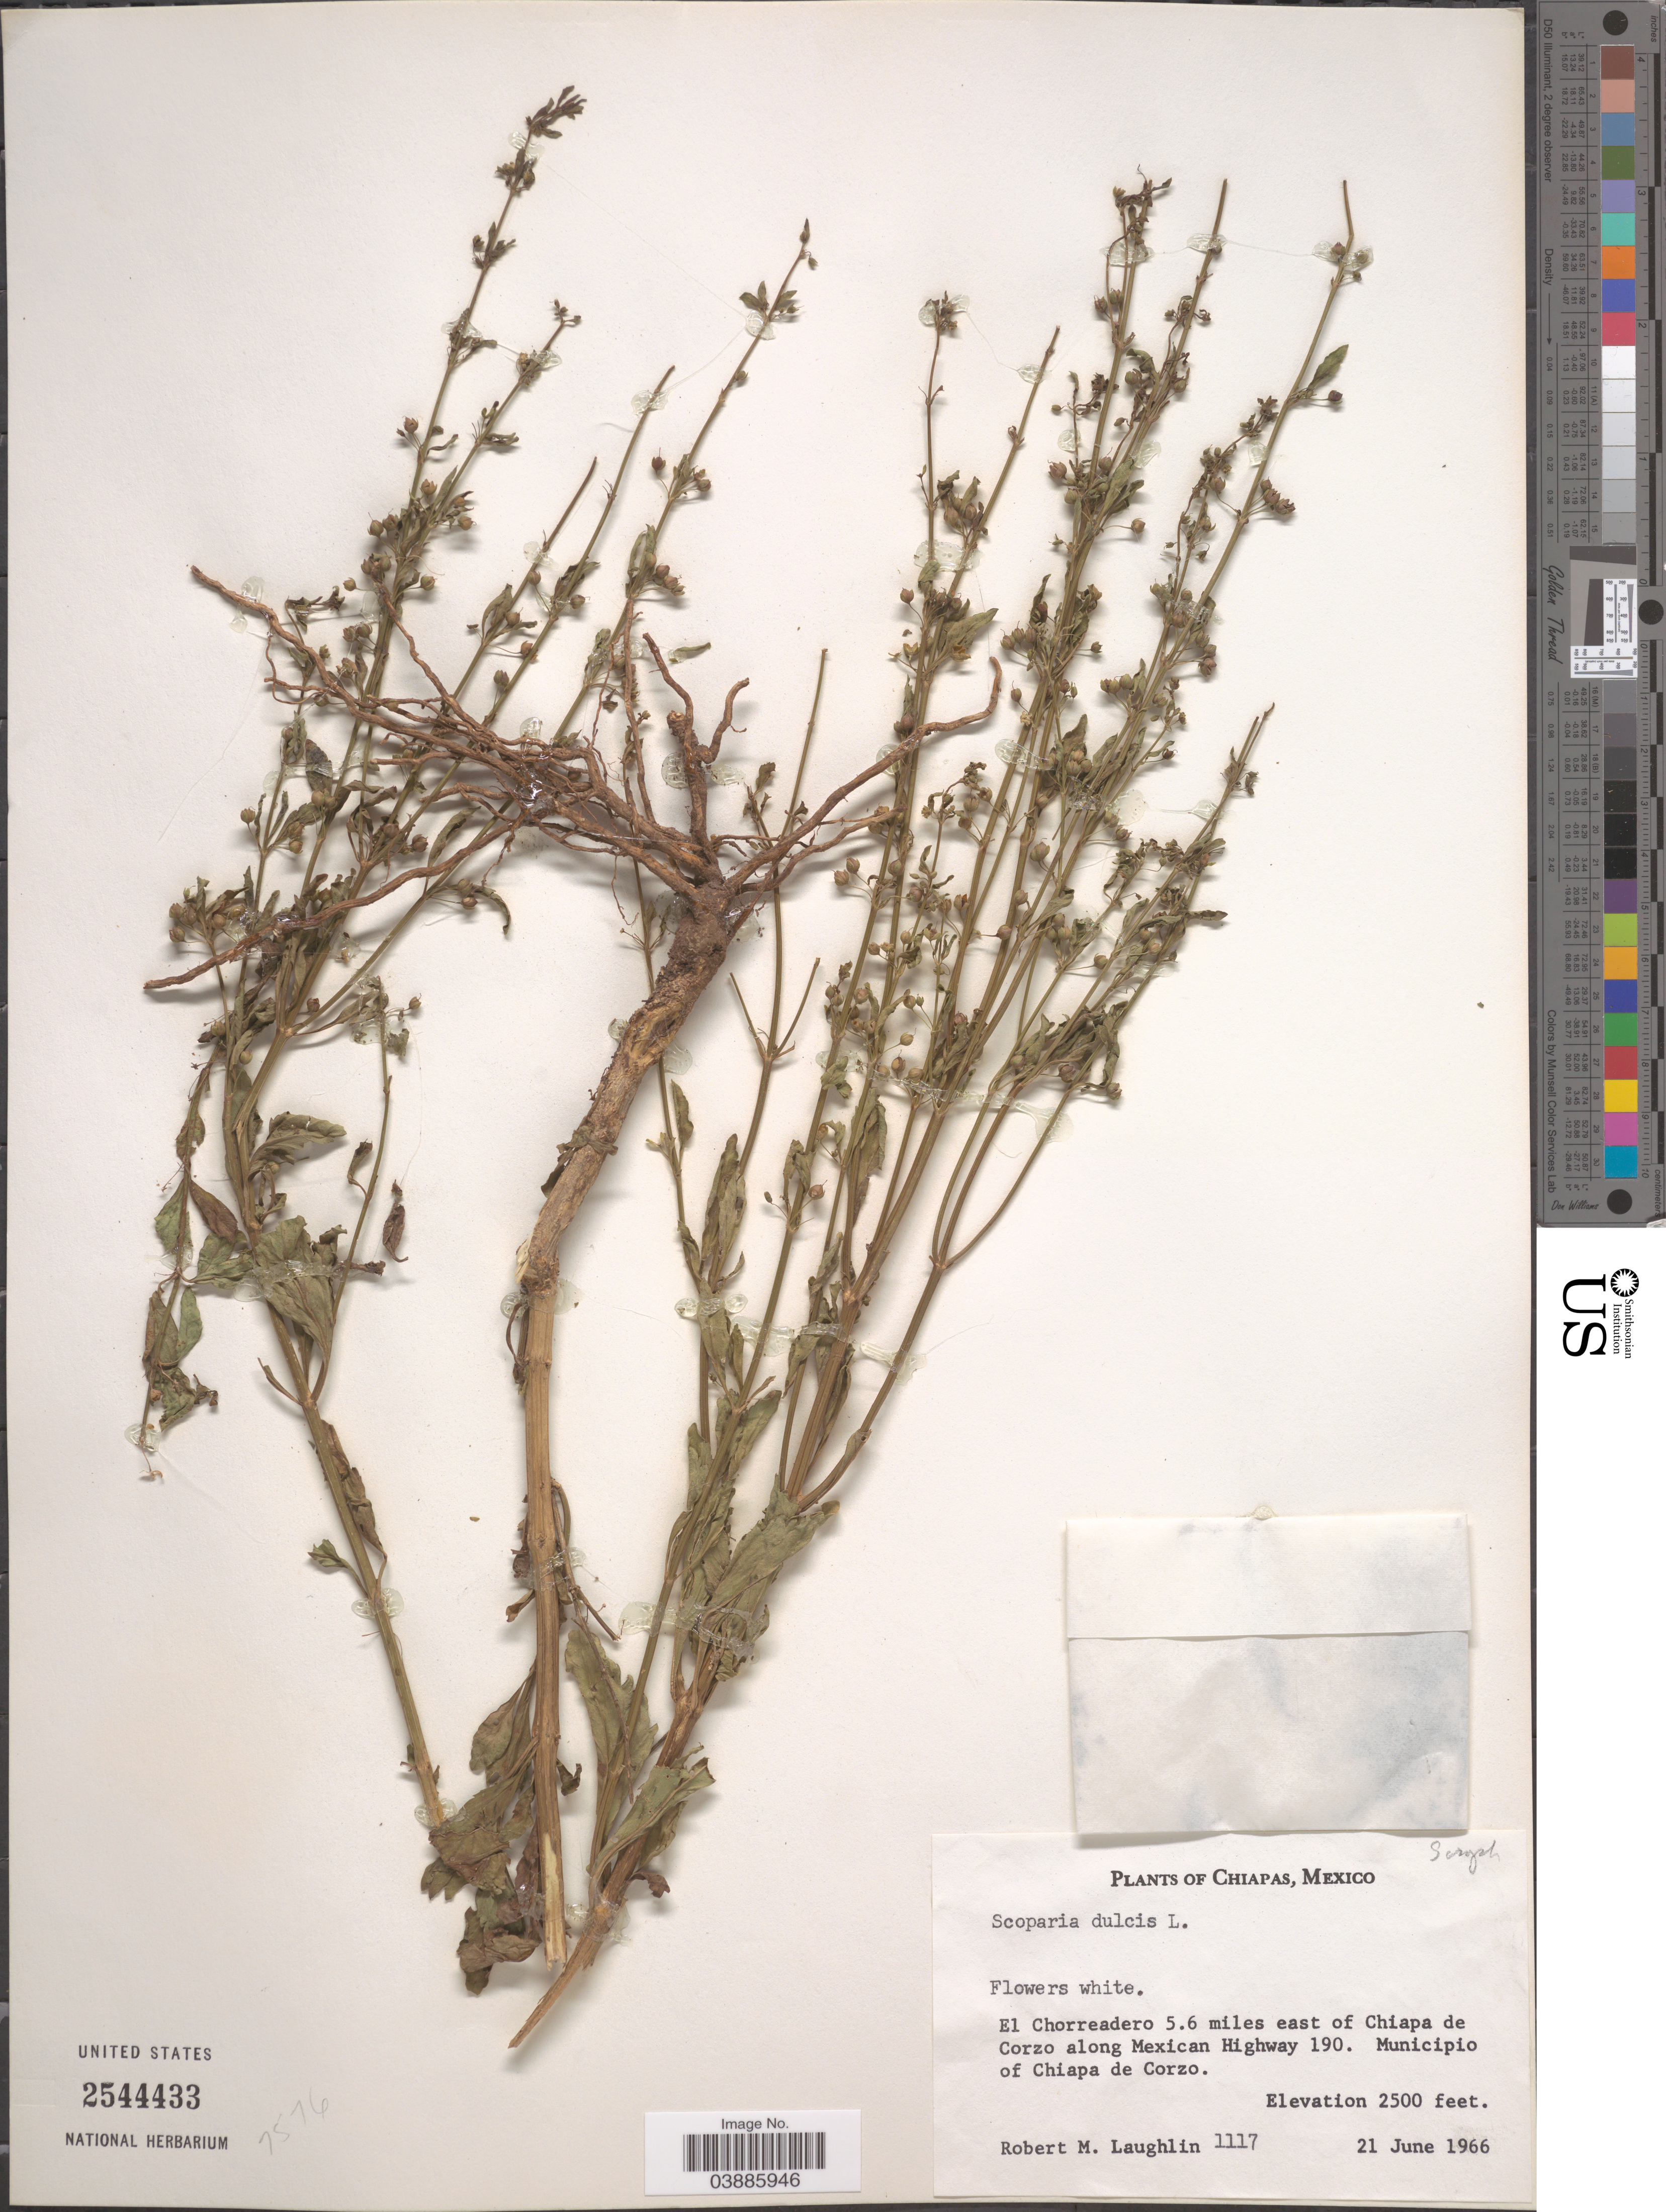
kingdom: Plantae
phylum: Tracheophyta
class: Magnoliopsida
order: Lamiales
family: Plantaginaceae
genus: Scoparia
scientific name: Scoparia dulcis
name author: L.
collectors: R. M. Laughlin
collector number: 1117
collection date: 1966-06-21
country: Mexico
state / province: Chiapas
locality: El Chorreadero 5.6 miles east of Chiapa de Corzo along Mexican Highway 190. Municipio of Chiapa de Corzo.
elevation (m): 762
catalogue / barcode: US 2544433